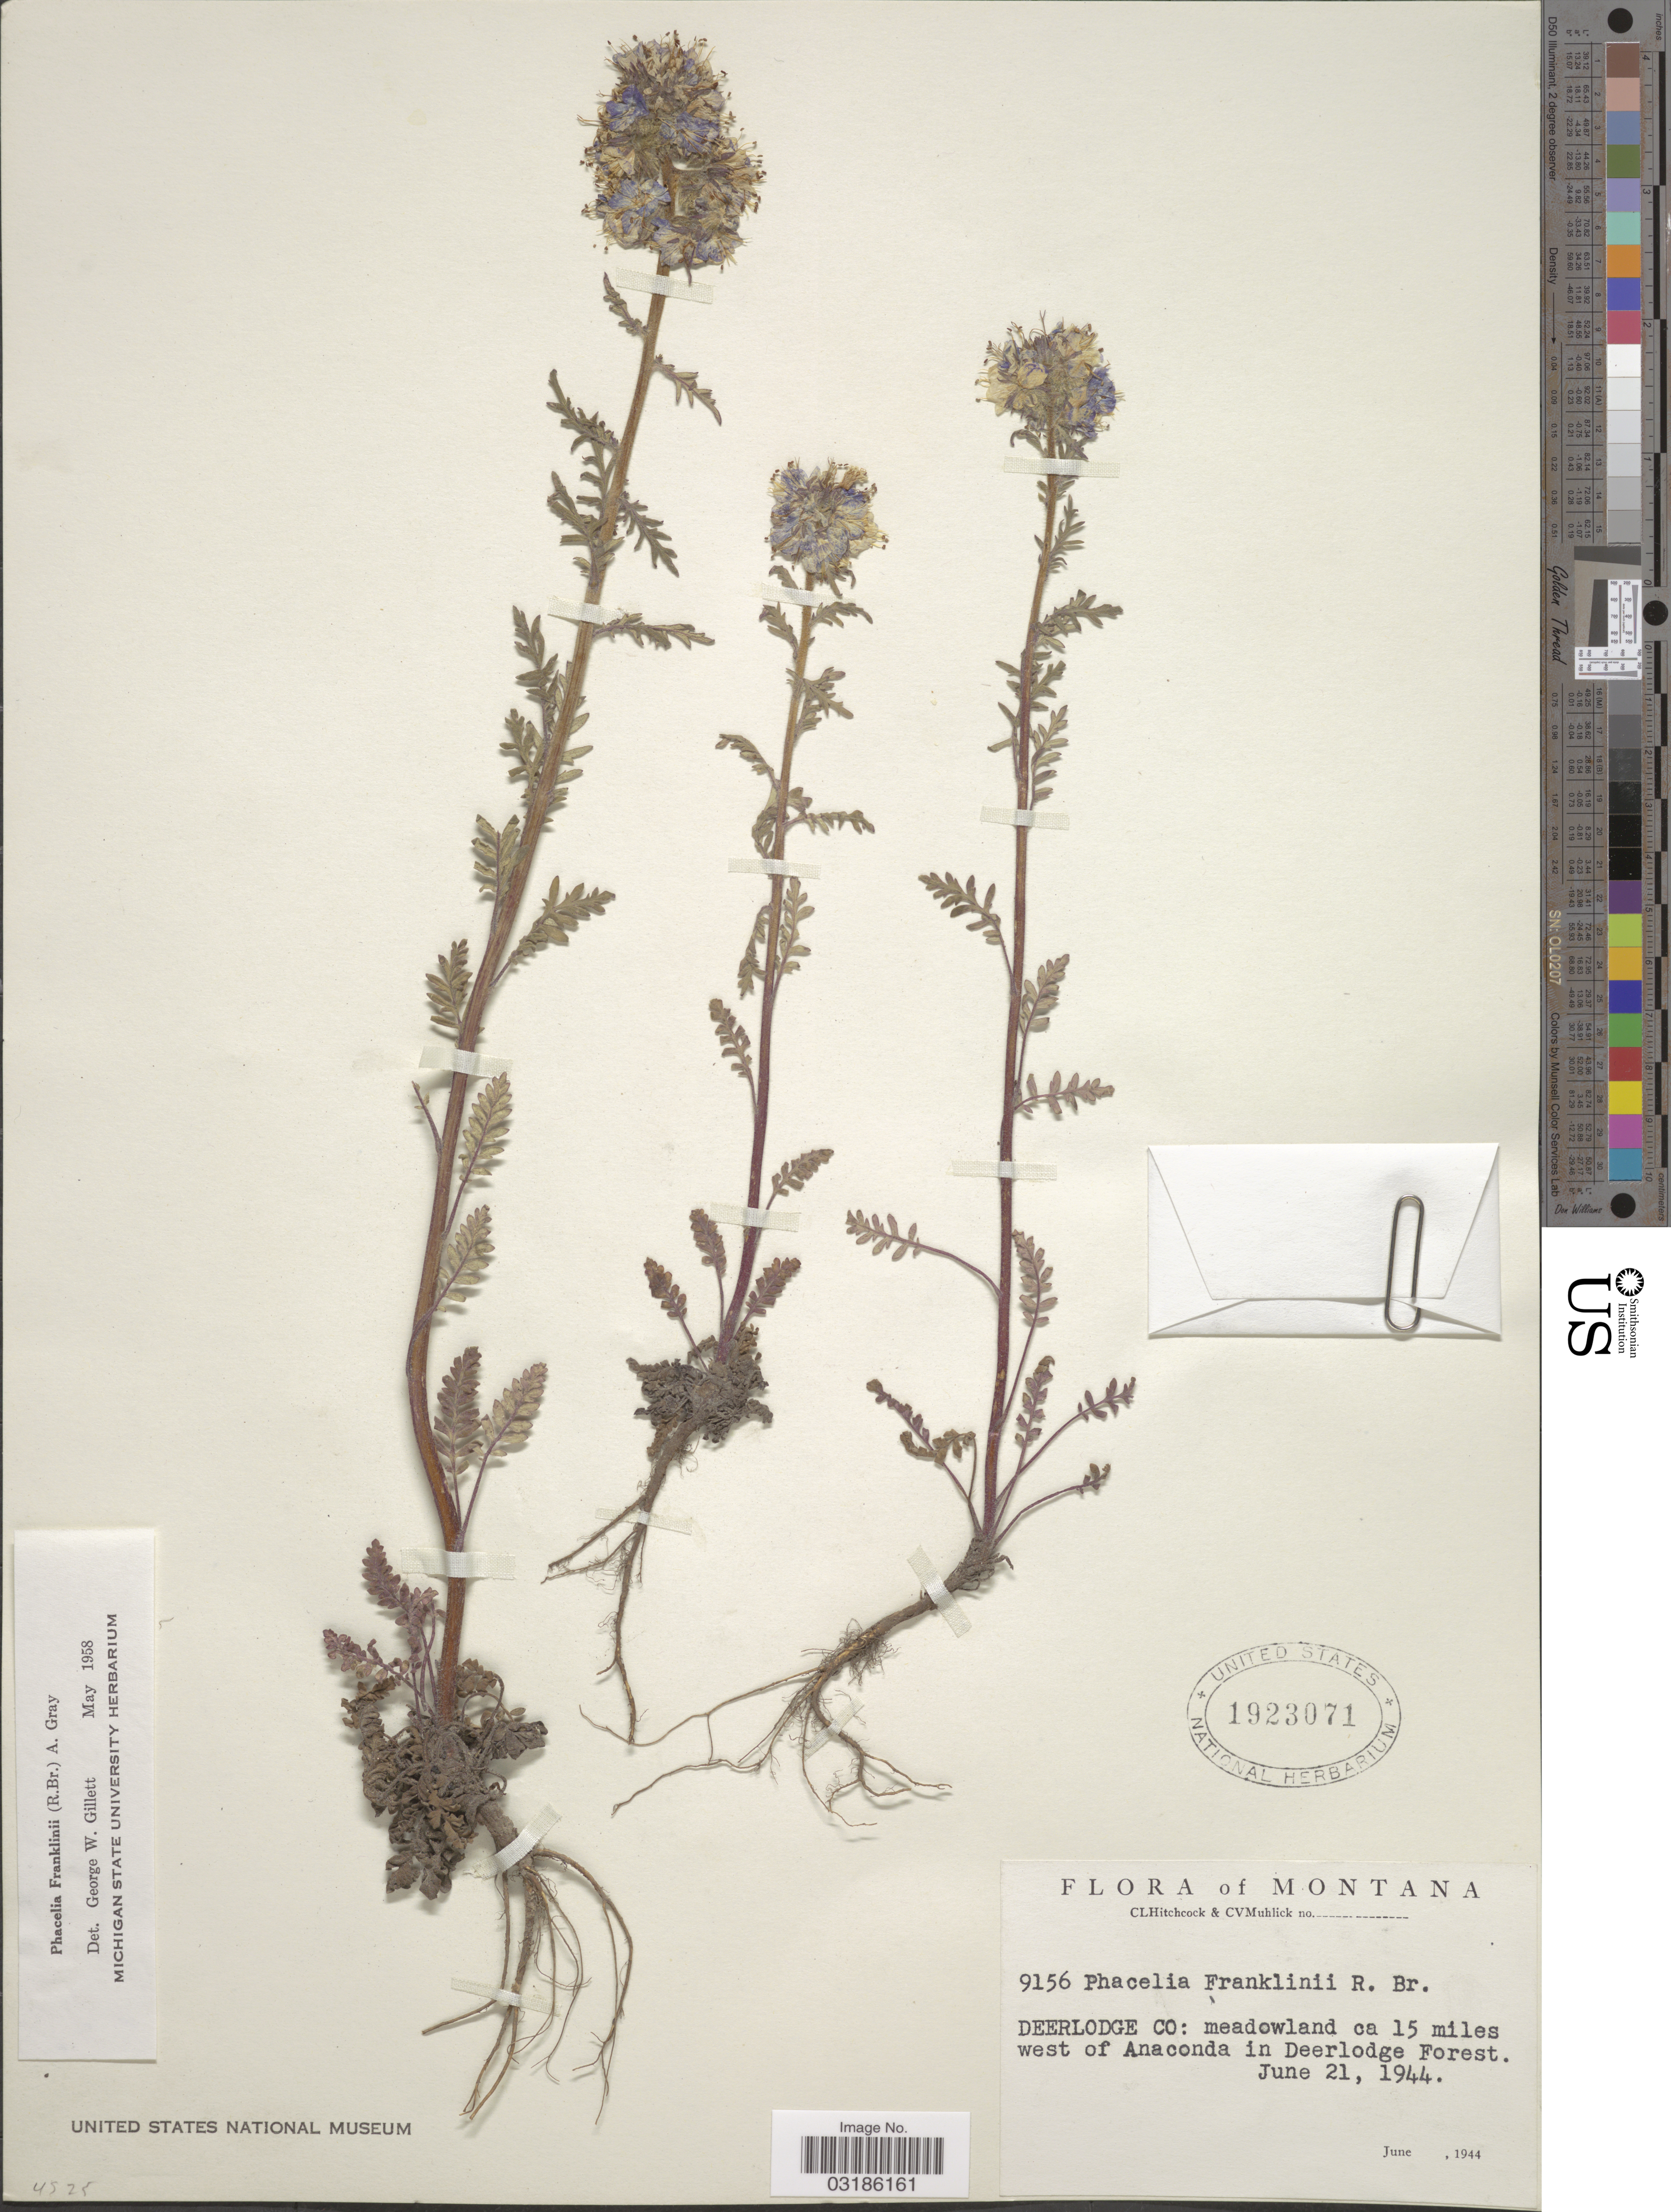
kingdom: Plantae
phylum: Tracheophyta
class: Magnoliopsida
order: Boraginales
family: Hydrophyllaceae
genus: Phacelia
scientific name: Phacelia franklinii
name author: Nutt.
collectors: C. L. Hitchcock & C. V. Muhlick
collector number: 9156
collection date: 1944-06-21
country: United States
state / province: Montana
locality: Deerlodge Co: meadowland ca 15 miles west of Anaconda in Deerlodge Forest.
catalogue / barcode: US 1923071